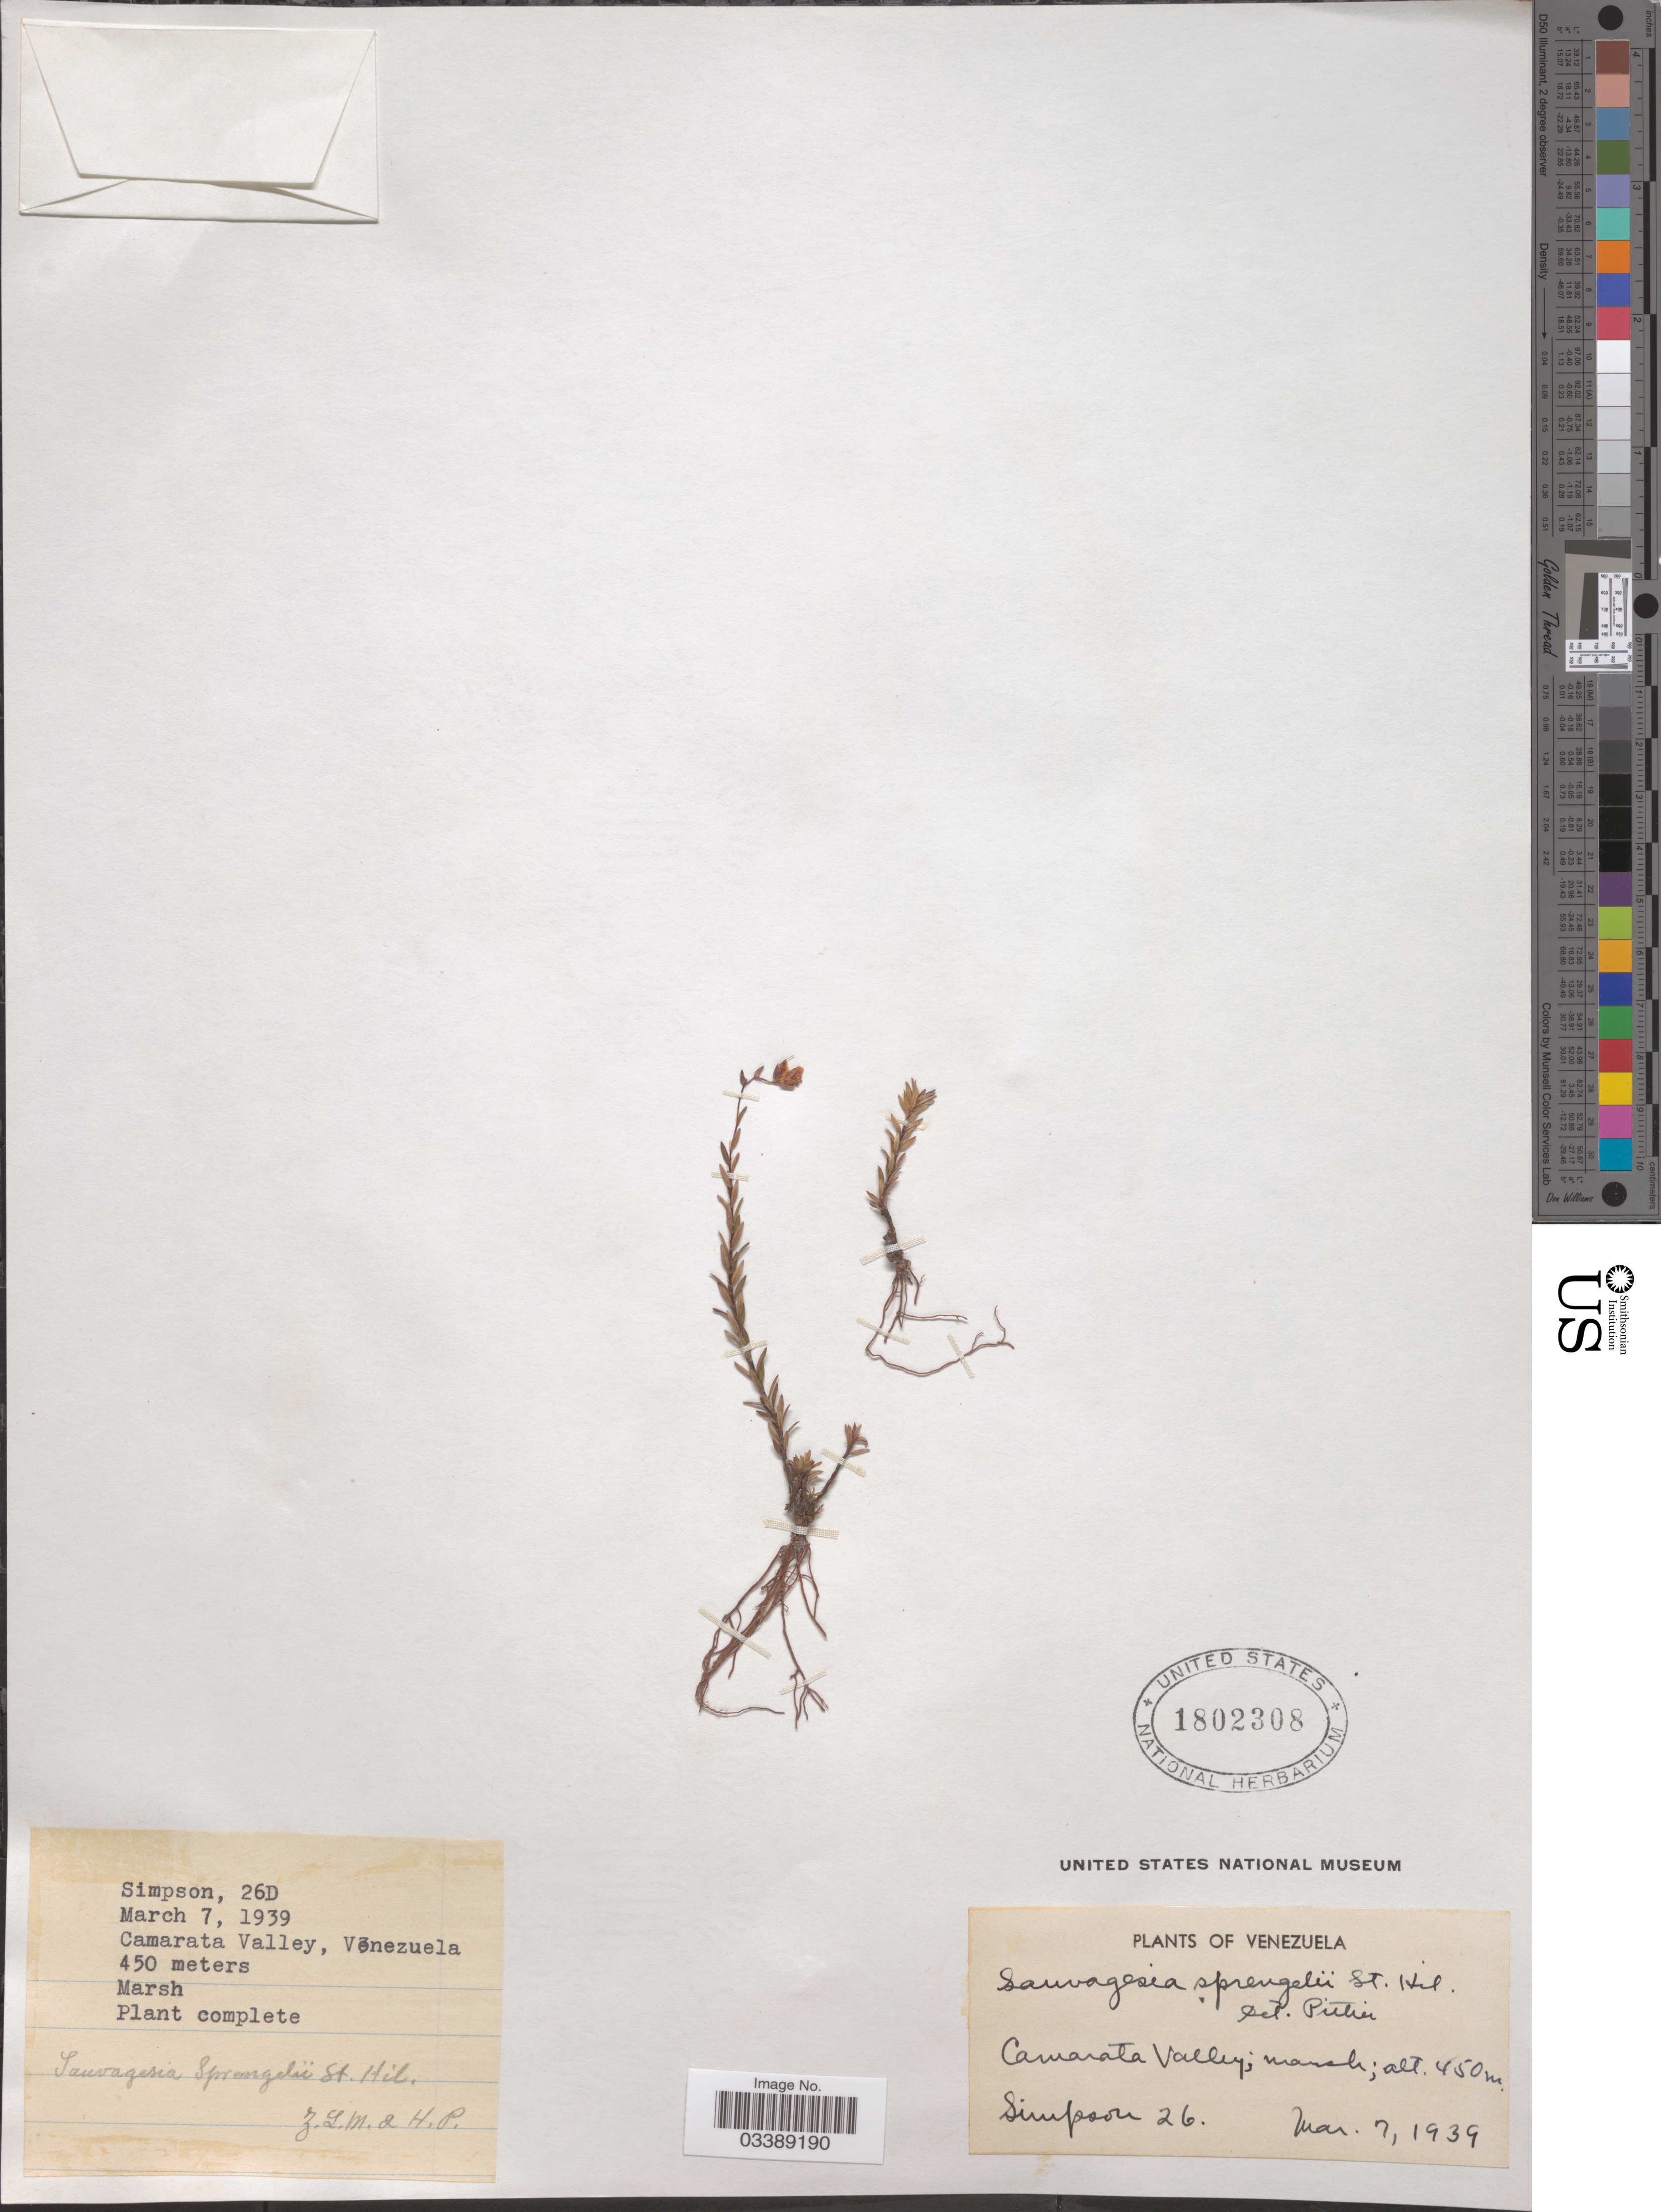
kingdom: Plantae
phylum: Tracheophyta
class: Magnoliopsida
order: Malpighiales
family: Ochnaceae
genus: Sauvagesia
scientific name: Sauvagesia sprengelii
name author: A. St.-Hil.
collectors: Simpson, --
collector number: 26D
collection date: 1939-03-07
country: Venezuela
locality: Camarata Valley.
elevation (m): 450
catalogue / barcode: US 1802308